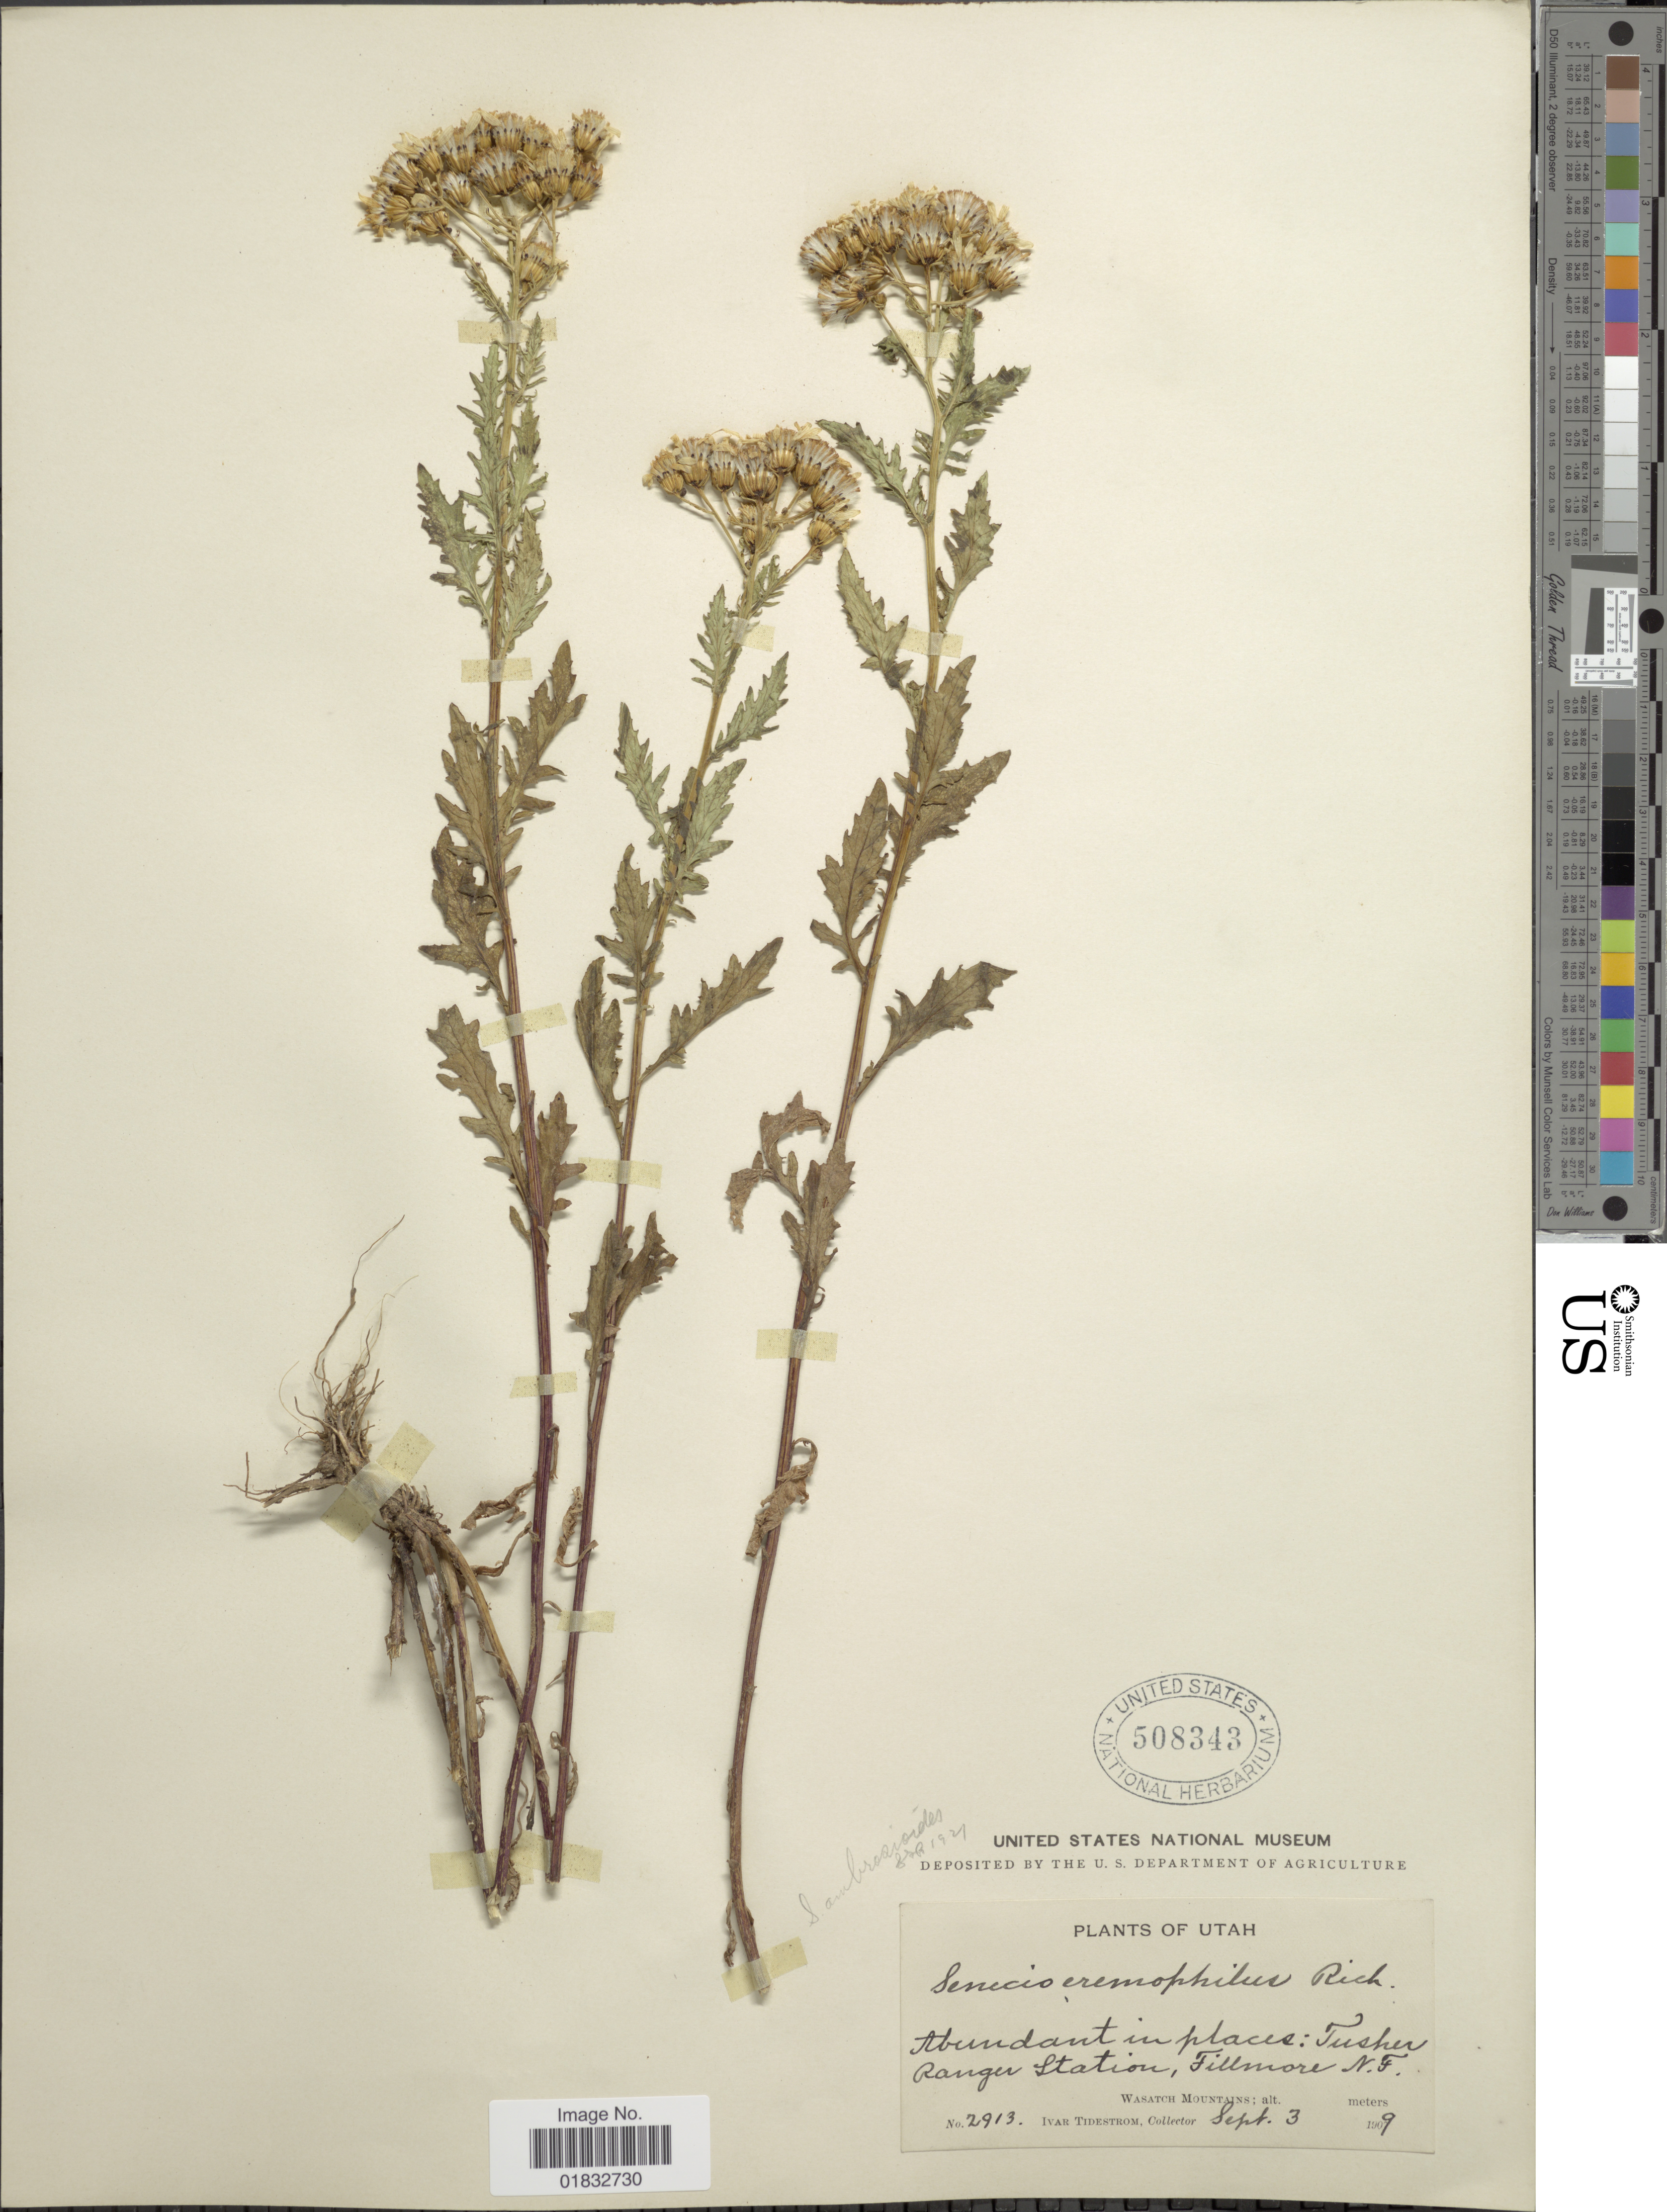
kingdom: Plantae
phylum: Tracheophyta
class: Magnoliopsida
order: Asterales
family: Asteraceae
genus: Senecio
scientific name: Senecio eremophilus var. kingii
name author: (Rydb.) Greenm.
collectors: I. F. Tidestrom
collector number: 2913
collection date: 1909-09-03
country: United States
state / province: Utah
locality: Abundant in places: Tusher Ranger Station, Fillmore N.F., Wasatch Mountains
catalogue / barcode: US 508343